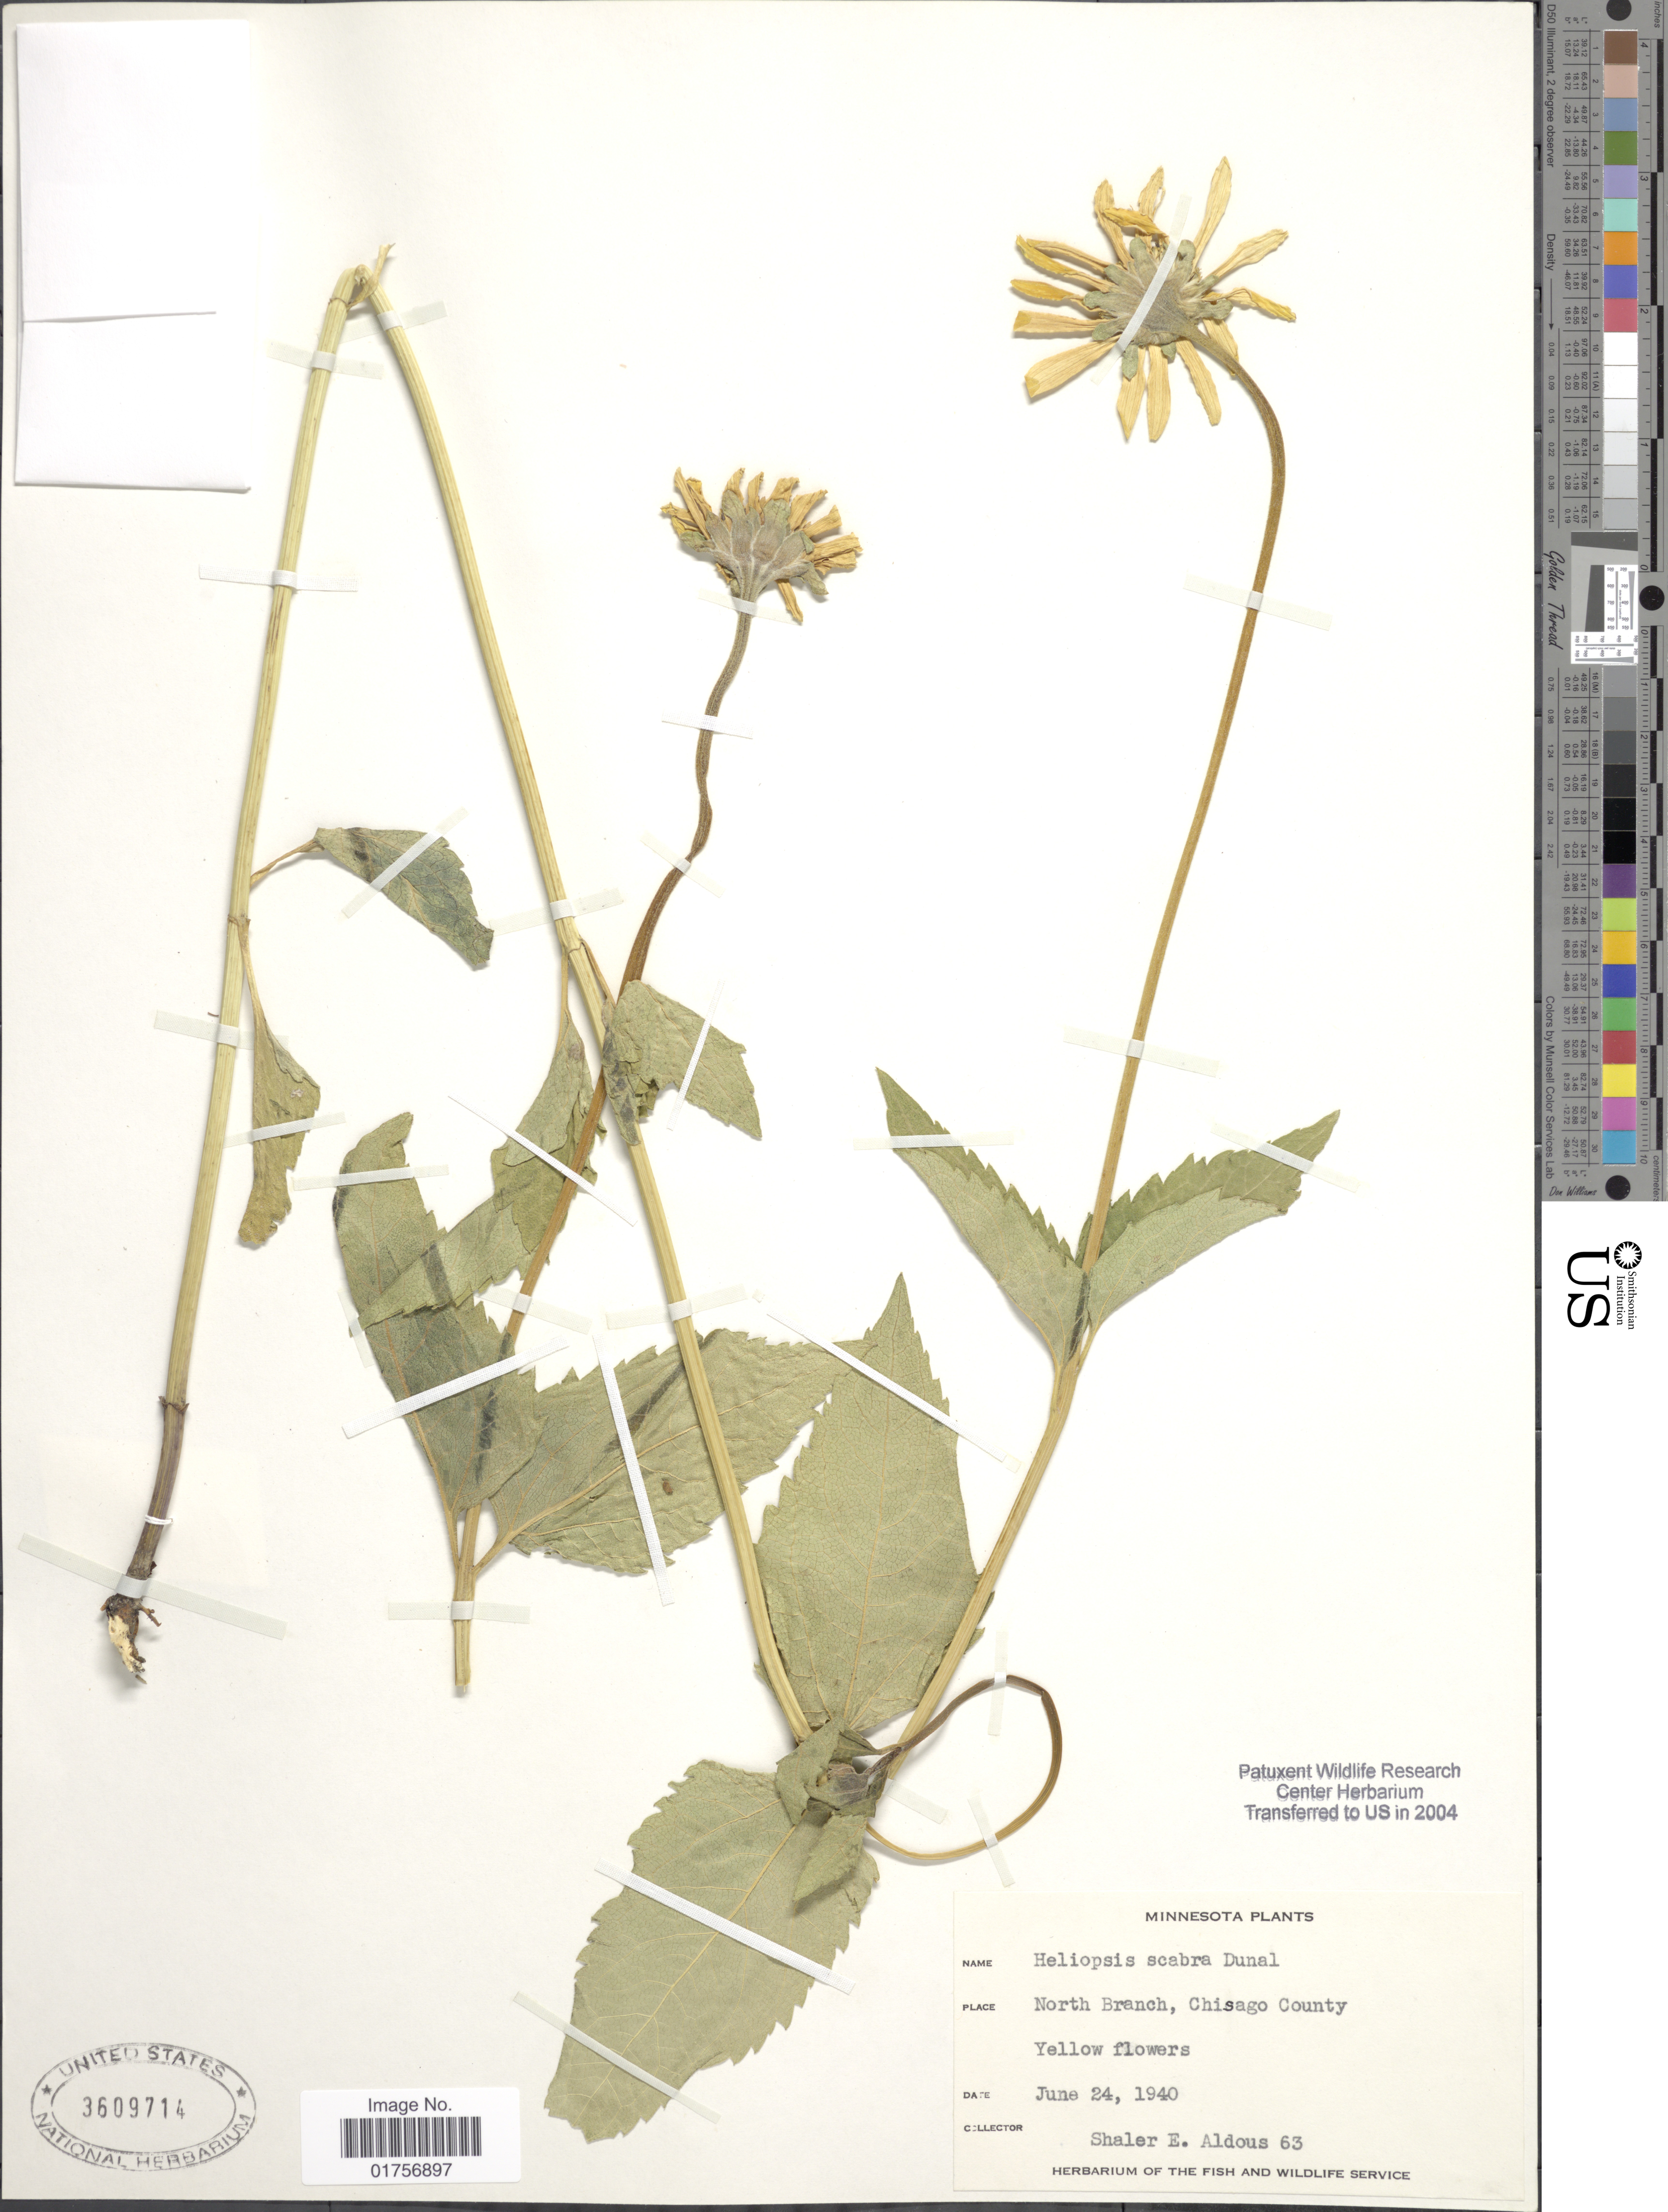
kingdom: Plantae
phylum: Tracheophyta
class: Magnoliopsida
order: Asterales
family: Asteraceae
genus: Heliopsis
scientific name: Heliopsis helianthoides var. scabra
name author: (Dunal) T.R. Fisher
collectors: S. Aldous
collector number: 63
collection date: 1940-06-24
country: United States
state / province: Minnesota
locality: North Branch, Chisago County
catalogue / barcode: US 3609714